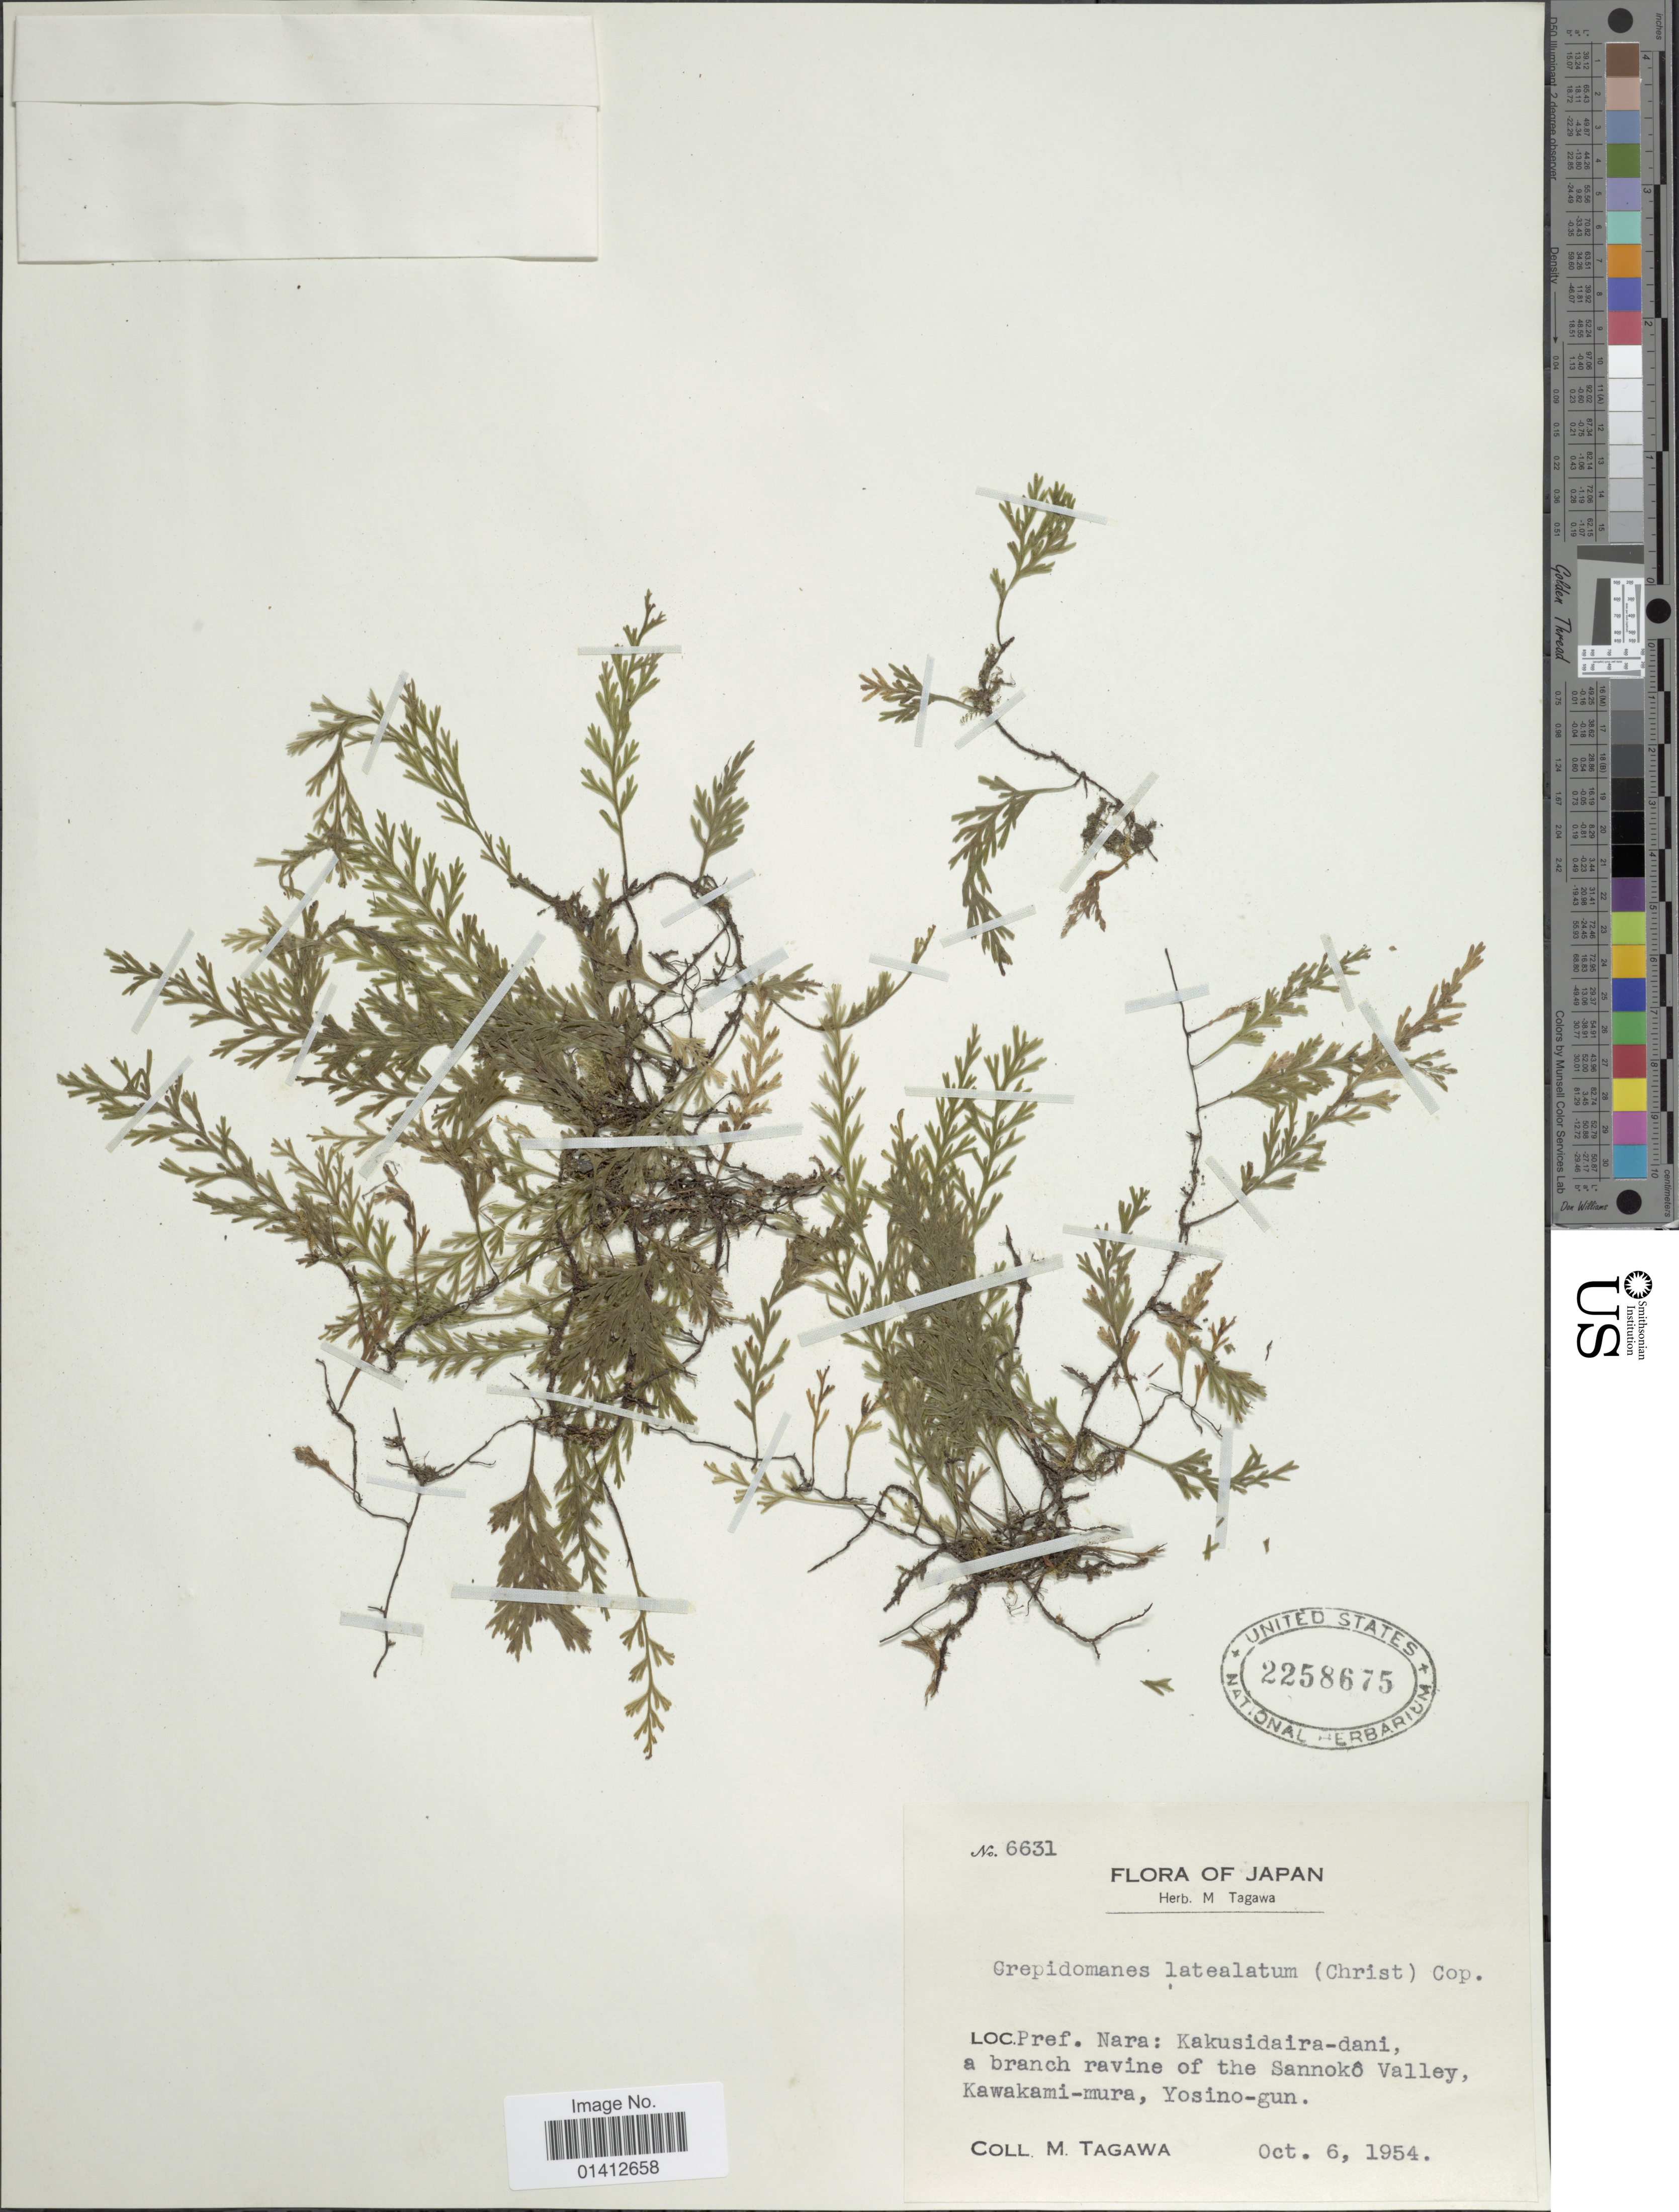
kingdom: Plantae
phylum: Tracheophyta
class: Polypodiopsida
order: Hymenophyllales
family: Hymenophyllaceae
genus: Crepidomanes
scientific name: Crepidomanes latealatum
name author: (Bosch) Copel.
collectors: M. Tagawa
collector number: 6631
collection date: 1954-10-06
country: Japan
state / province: Nara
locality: Pref Nara: Kakusidaira-dani, a branch ravine of the Sannokô Valley, Kawakami-mura, Yoshino-gun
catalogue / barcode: US 2258675